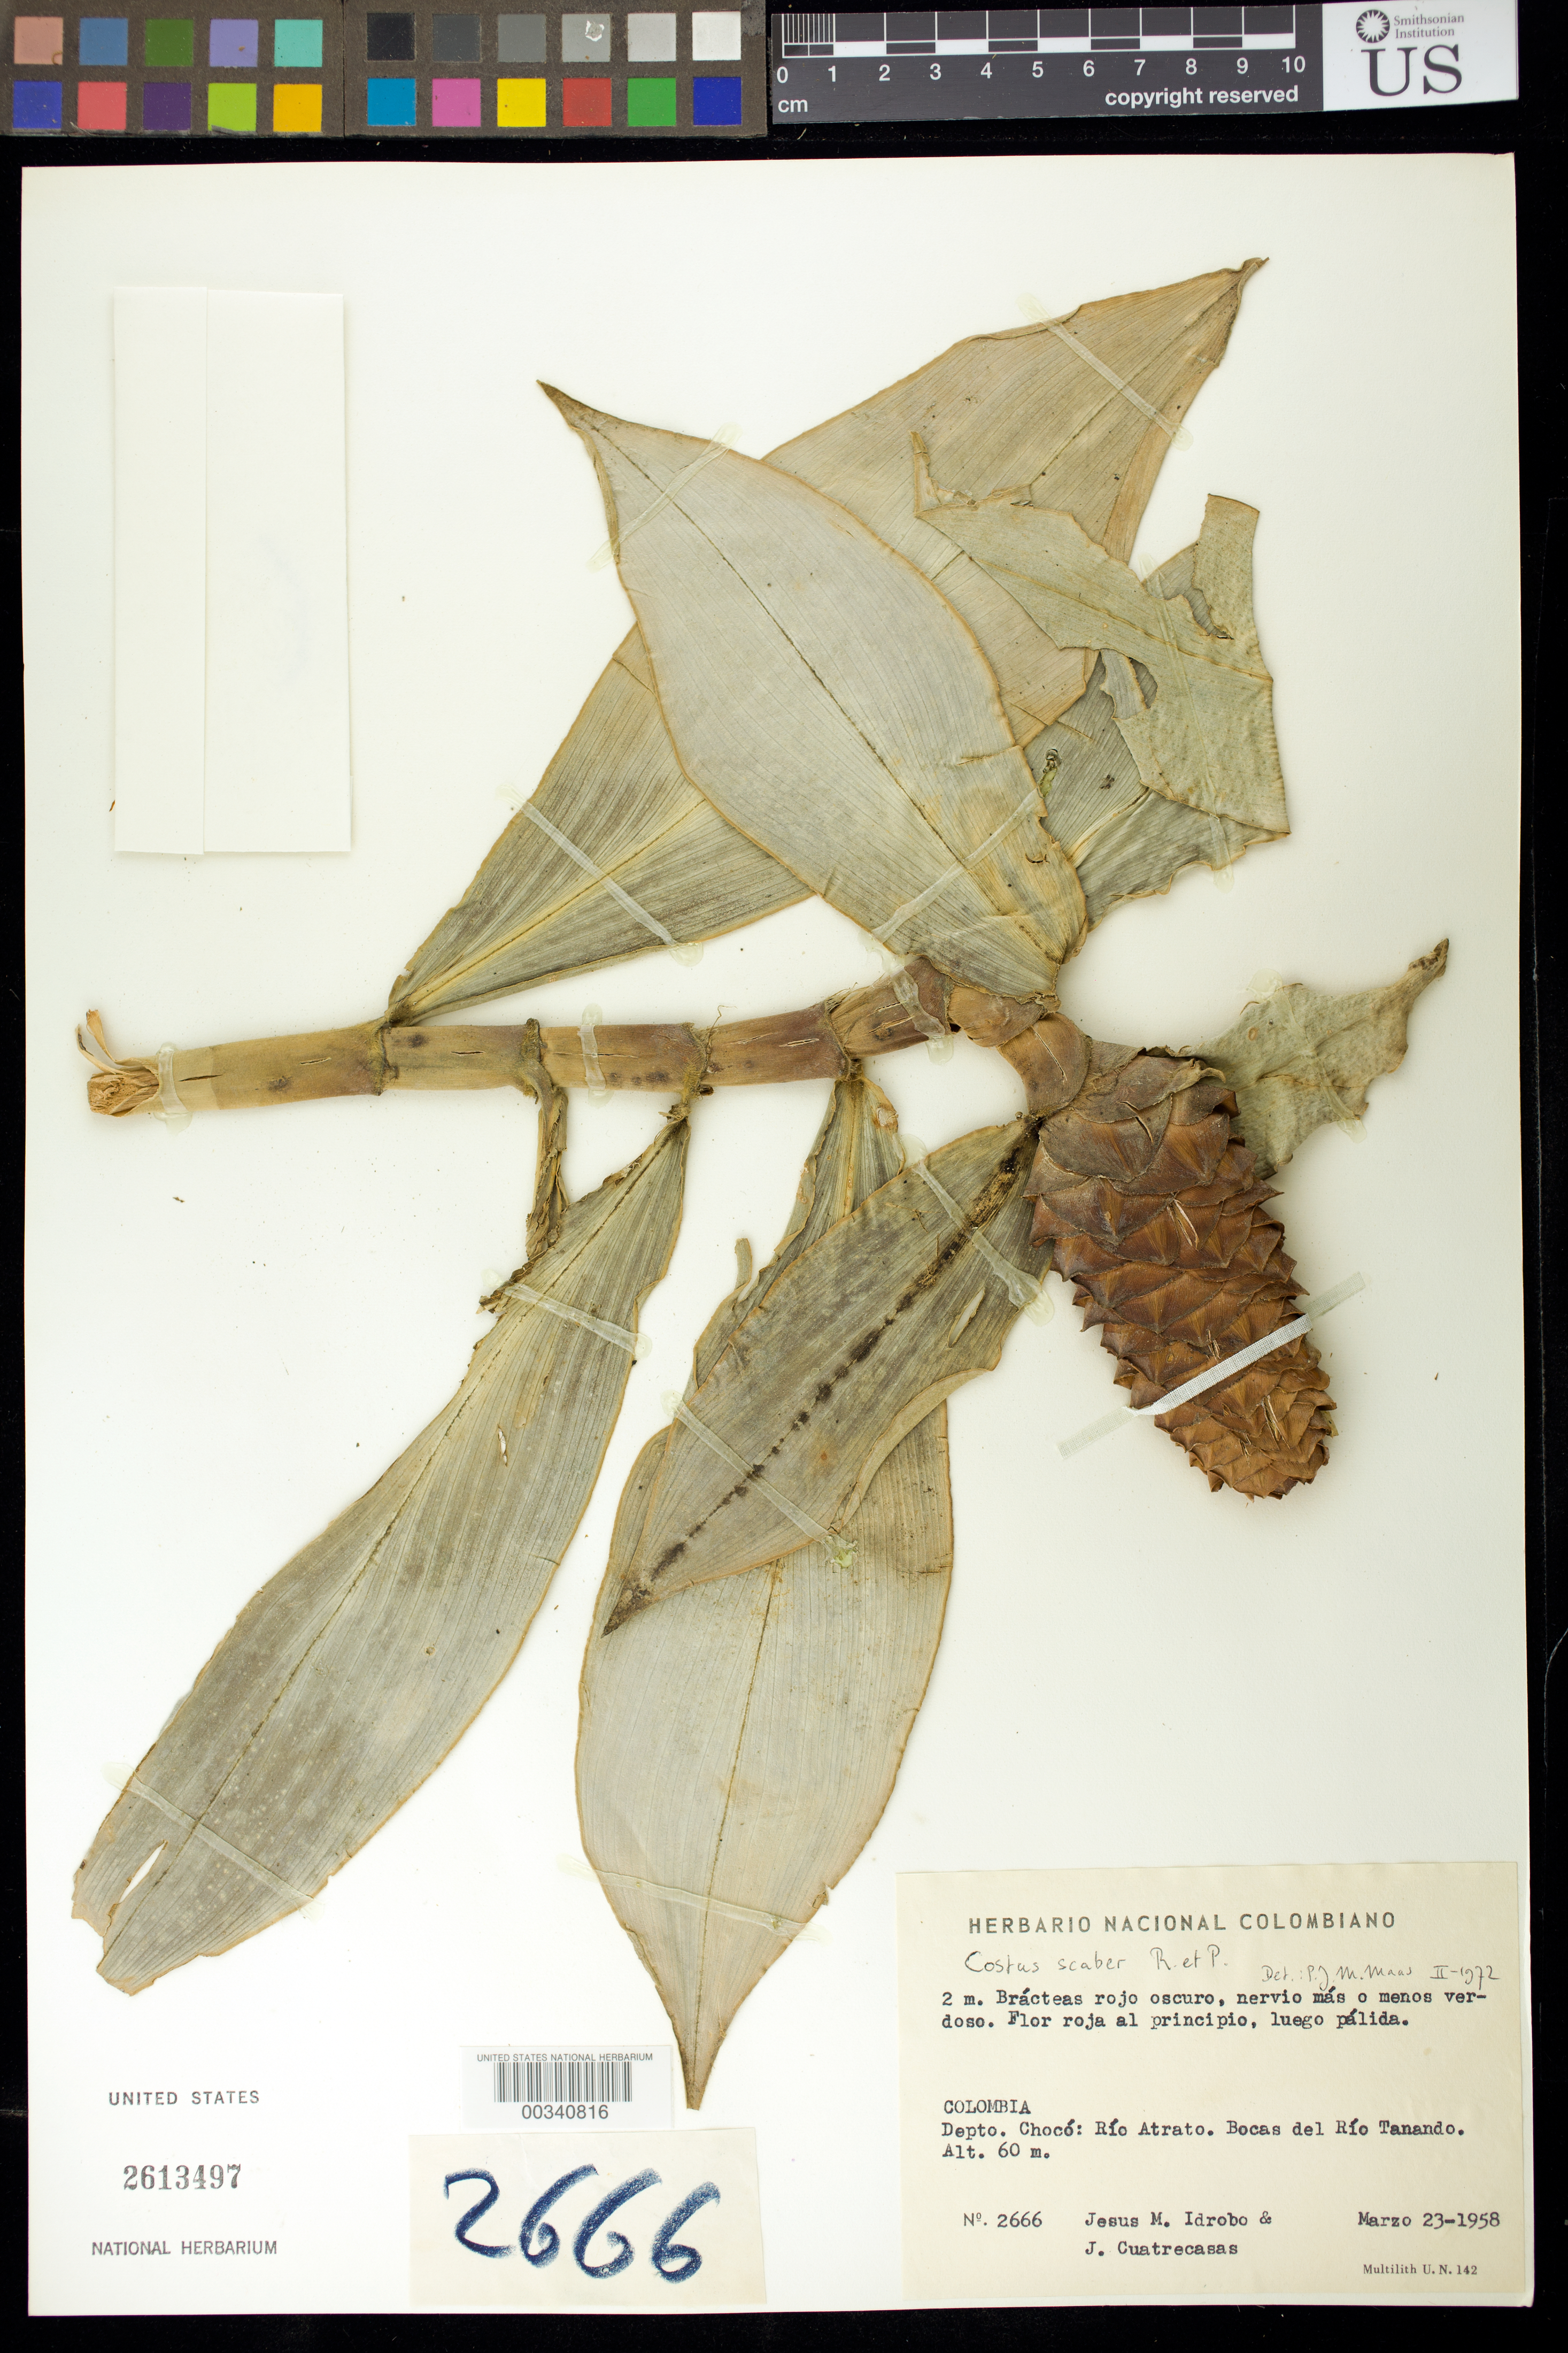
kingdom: Plantae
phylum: Tracheophyta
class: Liliopsida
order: Zingiberales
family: Costaceae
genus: Costus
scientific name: Costus scaber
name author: Ruiz & Pav.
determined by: Maas, Paul J. M.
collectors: J. M. Idrobo & J. Cuatrecasas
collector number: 2666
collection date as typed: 23 Mar 1958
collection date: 1958-03-23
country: Colombia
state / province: Chocó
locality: Rio Atrato, Bocas del Rio Tanando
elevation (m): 60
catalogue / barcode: US 2613497